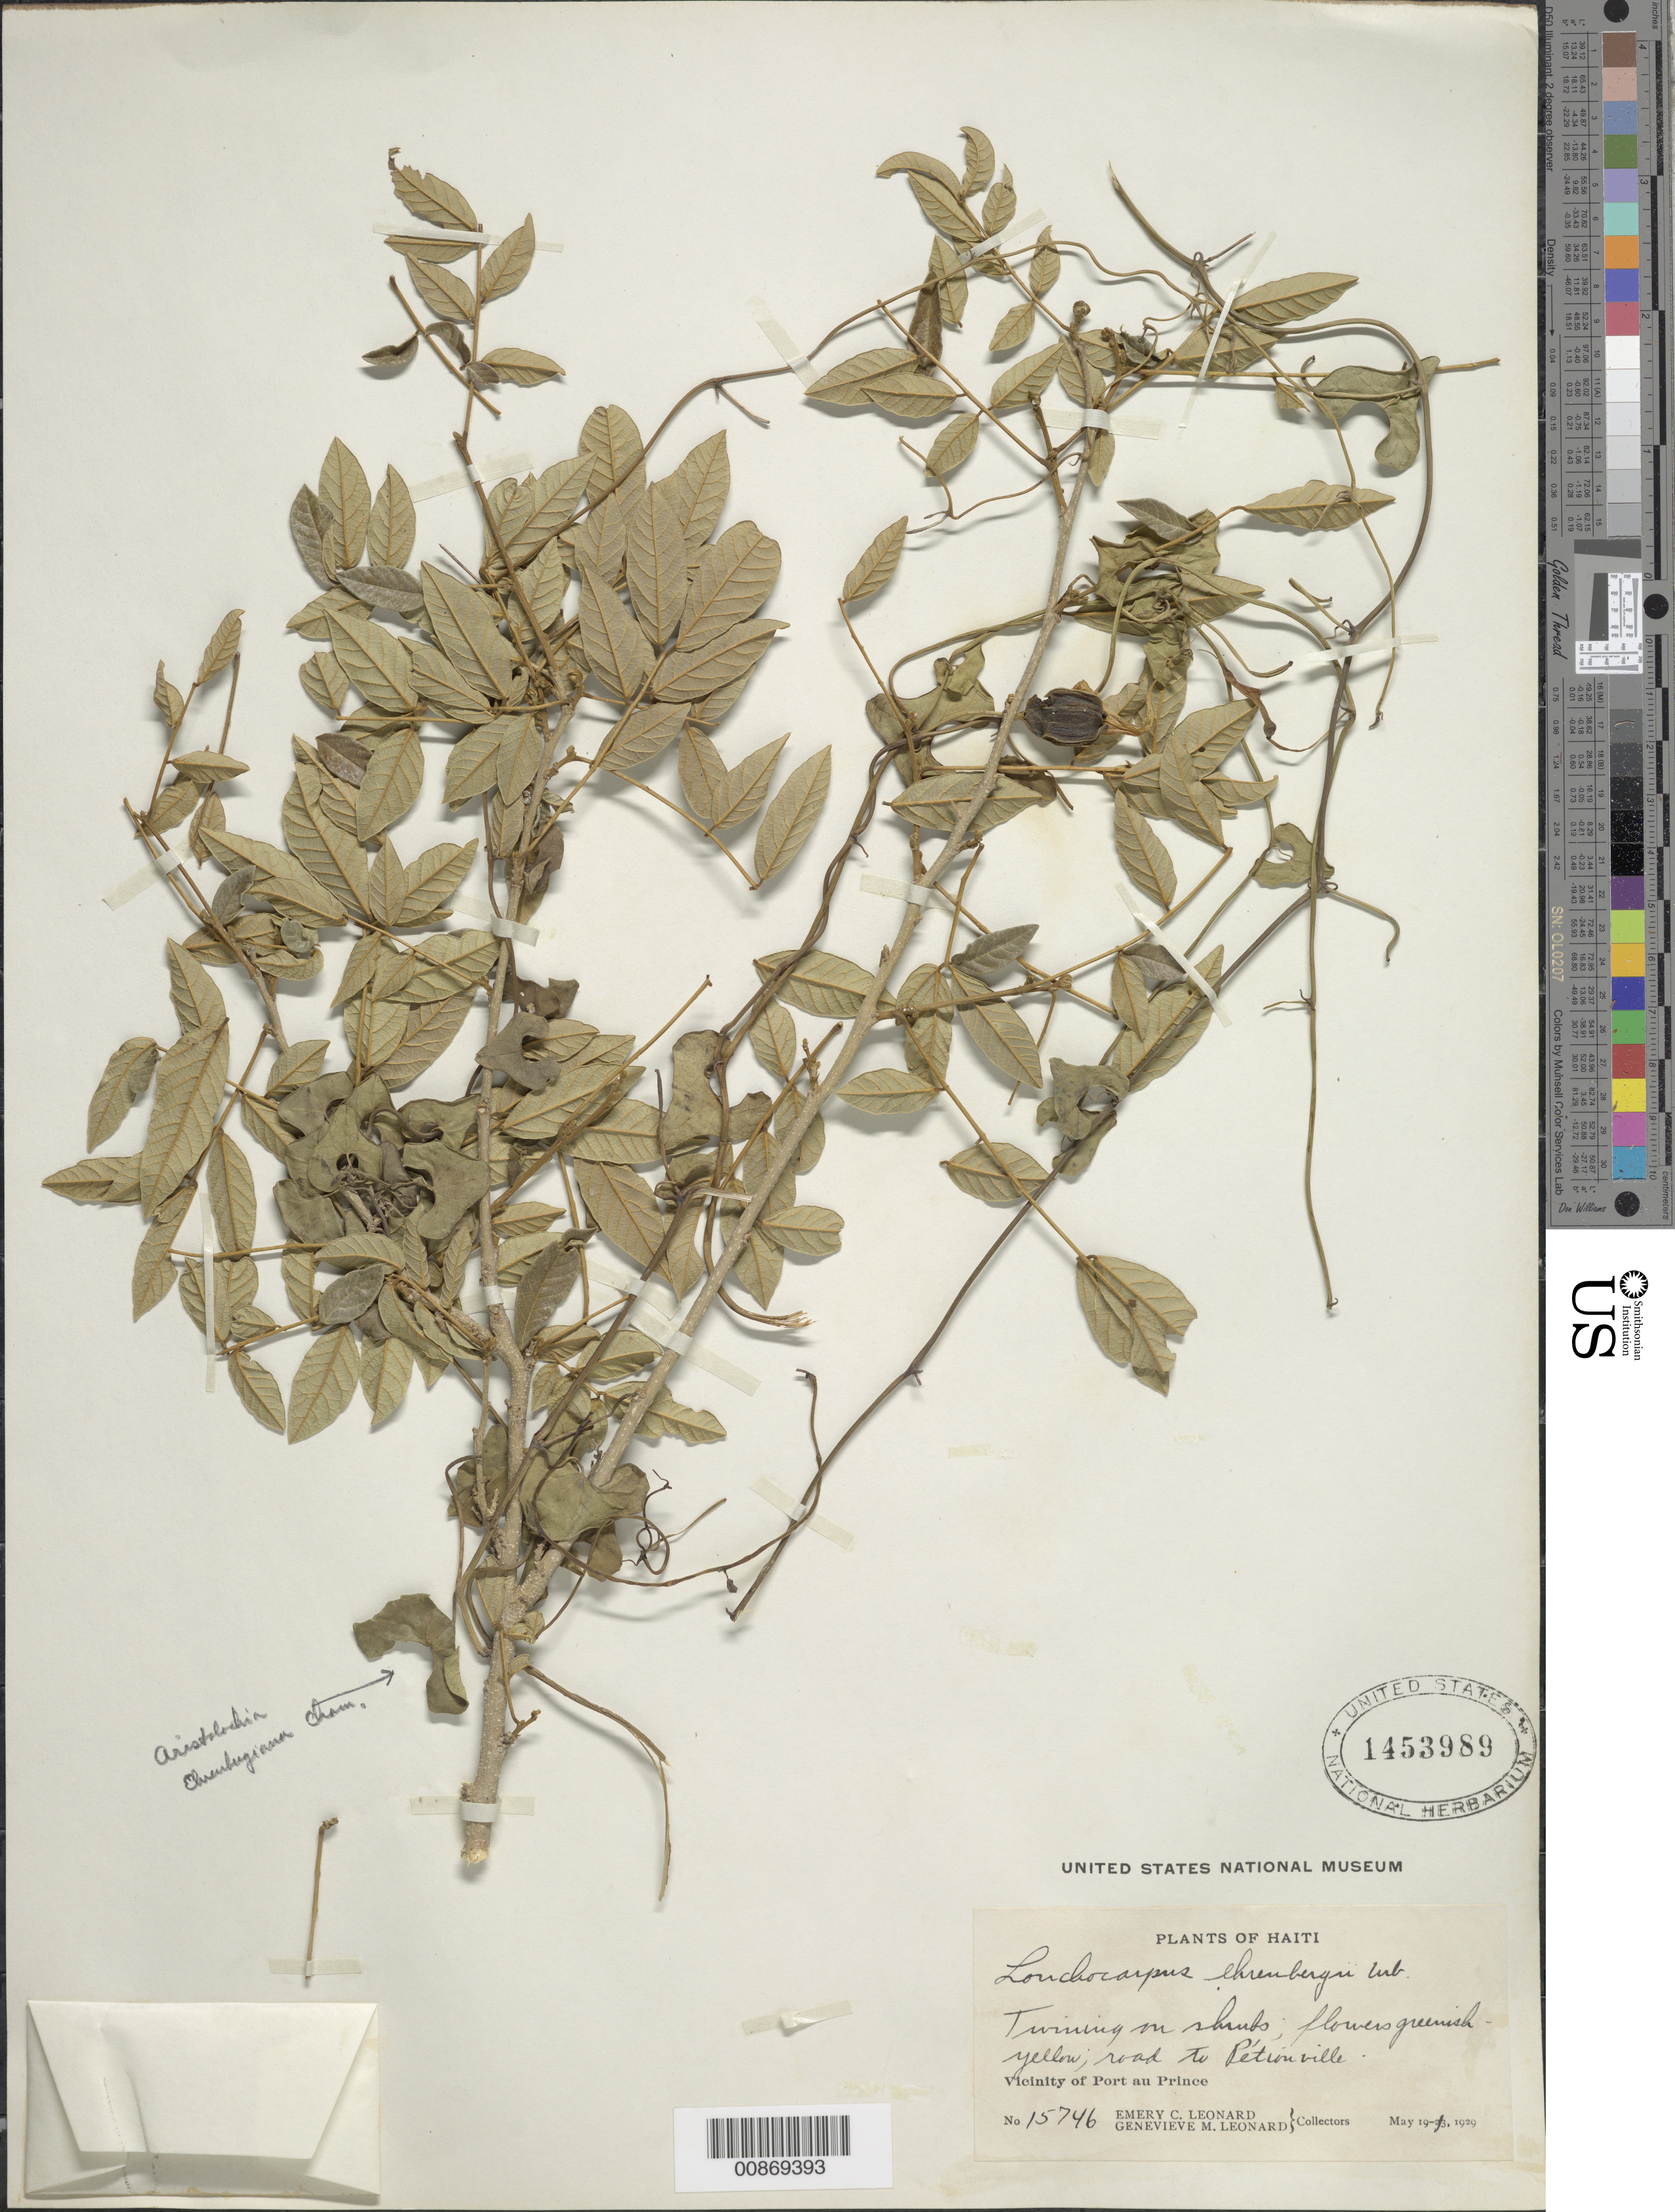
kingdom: Plantae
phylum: Tracheophyta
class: Magnoliopsida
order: Fabales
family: Fabaceae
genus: Lonchocarpus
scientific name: Lonchocarpus ehrenbergii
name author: Urb.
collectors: E. C. Leonard & G. M. Leonard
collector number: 15746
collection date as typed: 19 May 1929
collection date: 1929-05-19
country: Haiti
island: Hispaniola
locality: Vicinity of Port au Prince, road to Pétionville.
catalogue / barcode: US 1453989